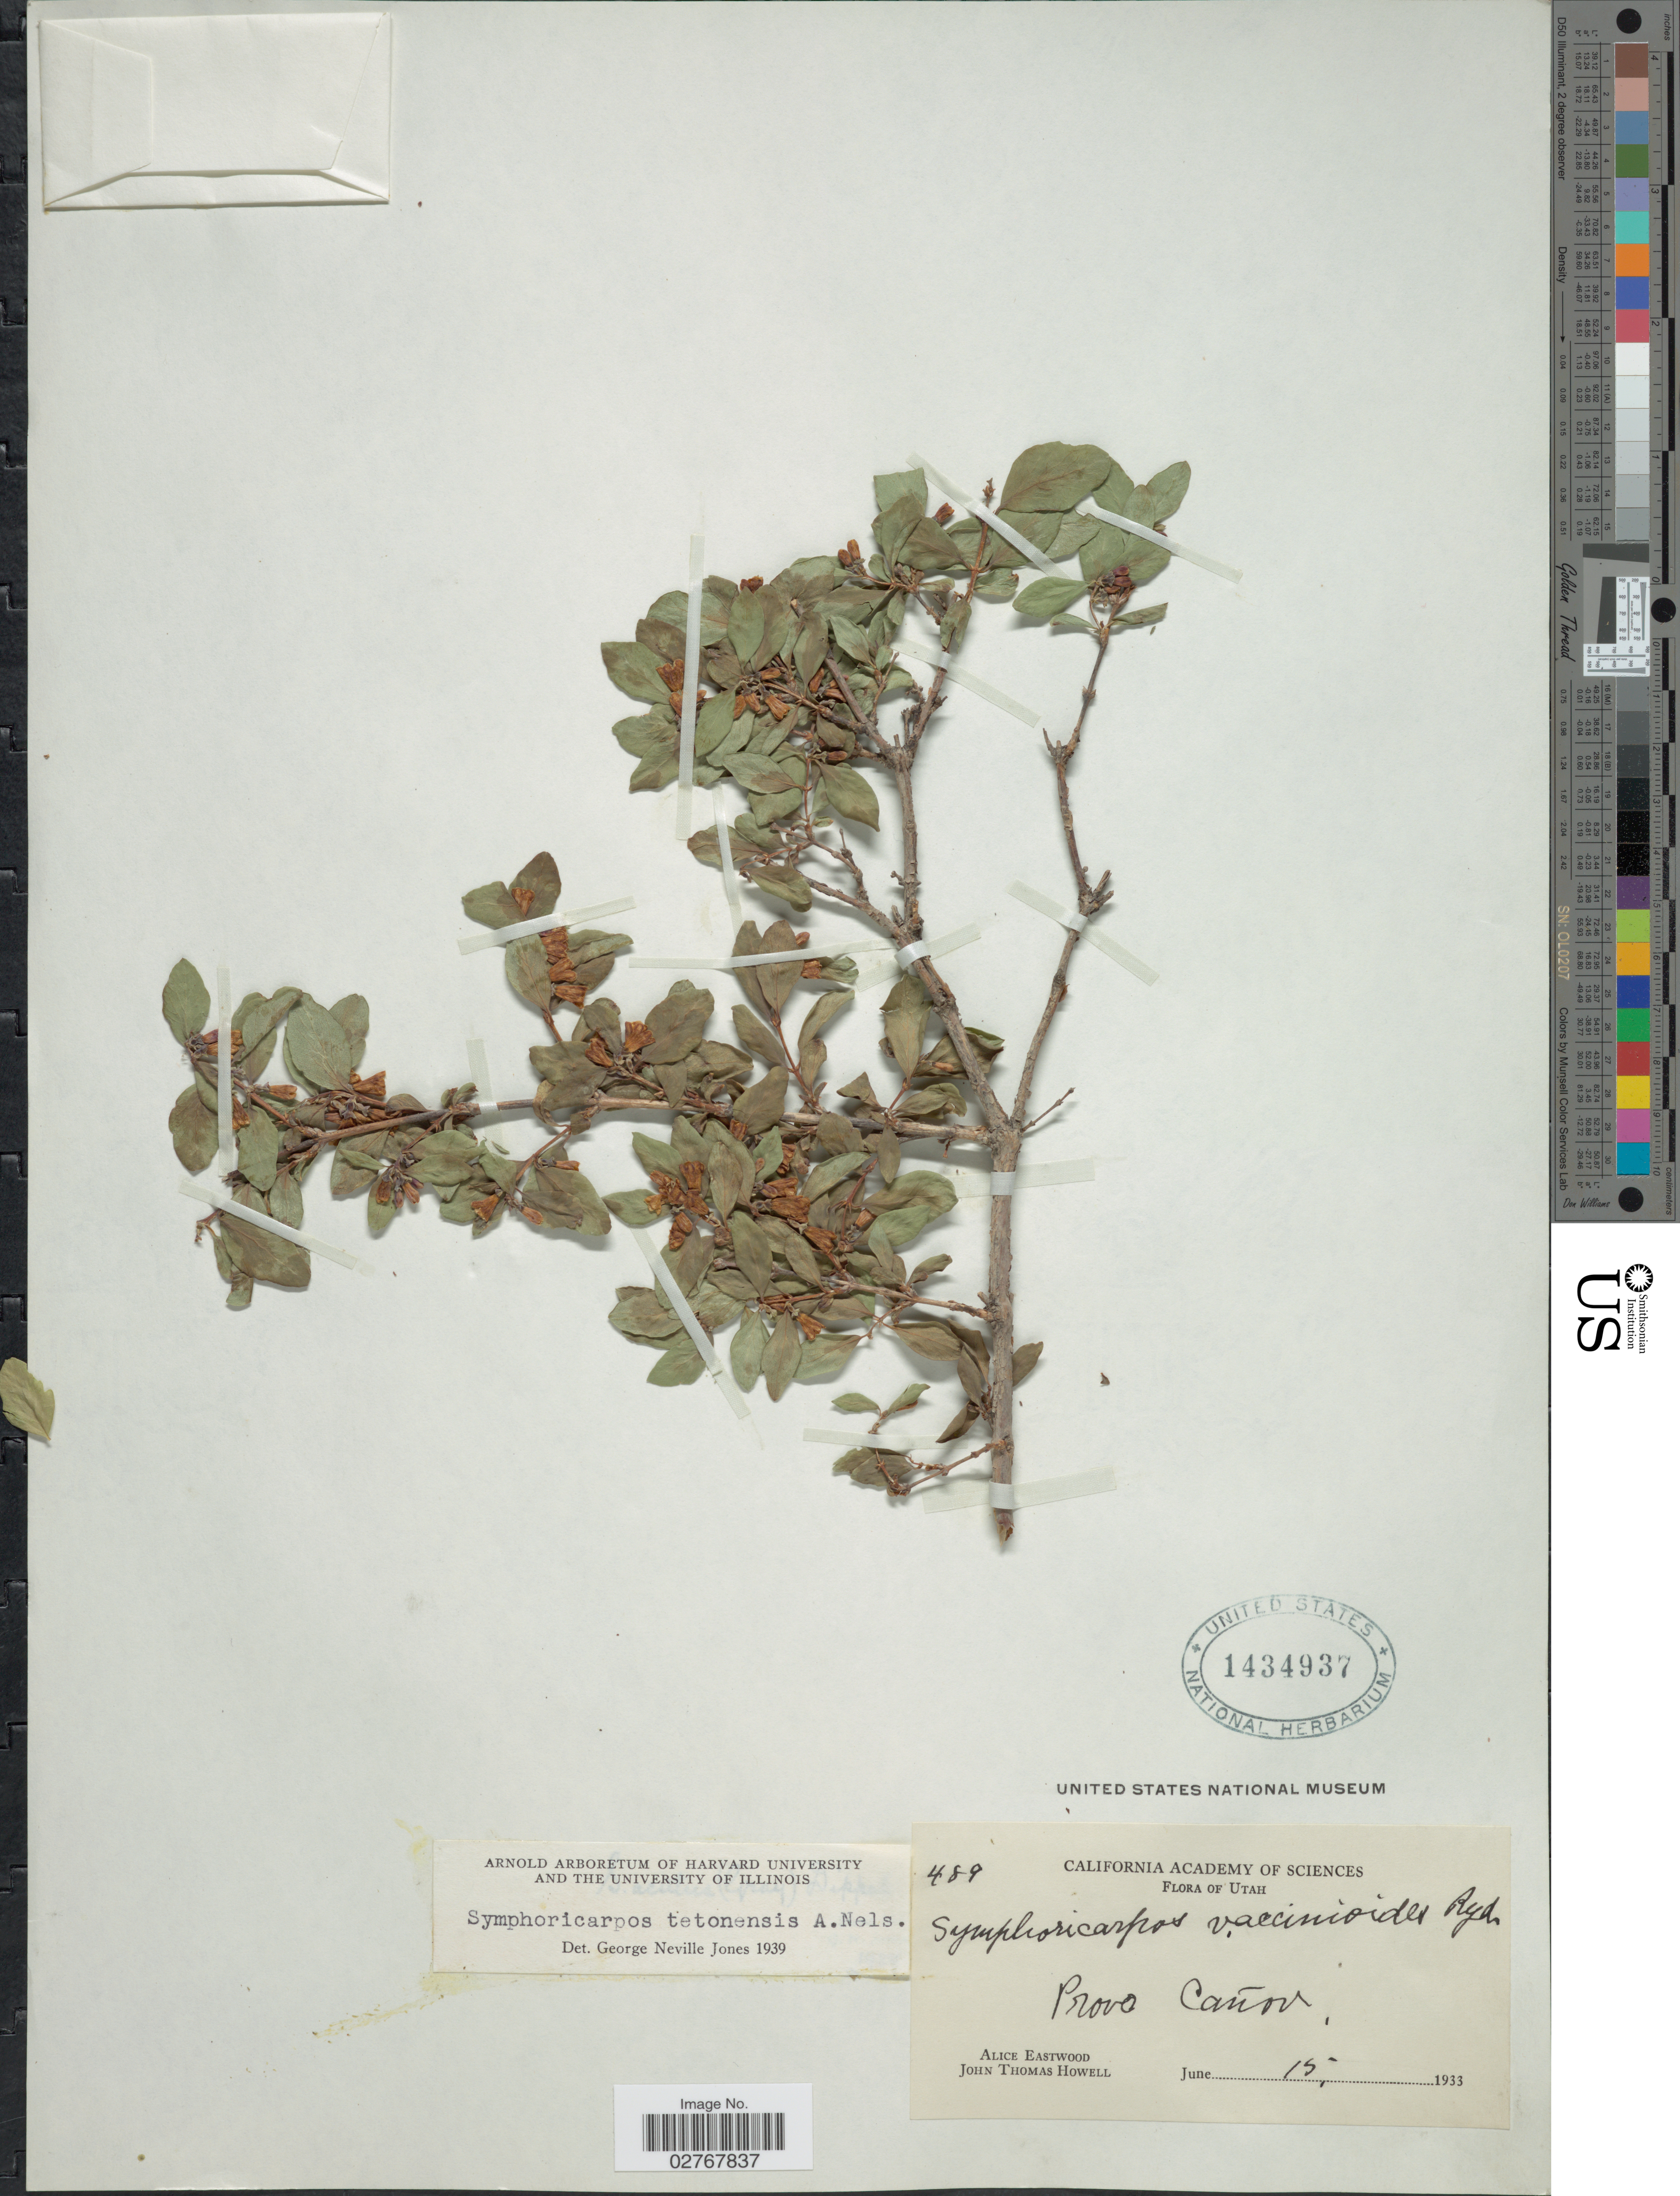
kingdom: Plantae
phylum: Tracheophyta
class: Magnoliopsida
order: Dipsacales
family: Caprifoliaceae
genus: Symphoricarpos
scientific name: Symphoricarpos tetonensis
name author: A. Nelson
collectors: A. Eastwood & J. T. Howell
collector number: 489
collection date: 1933-06-15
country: United States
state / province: Utah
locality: Provo Cañon.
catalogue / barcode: US 1434937